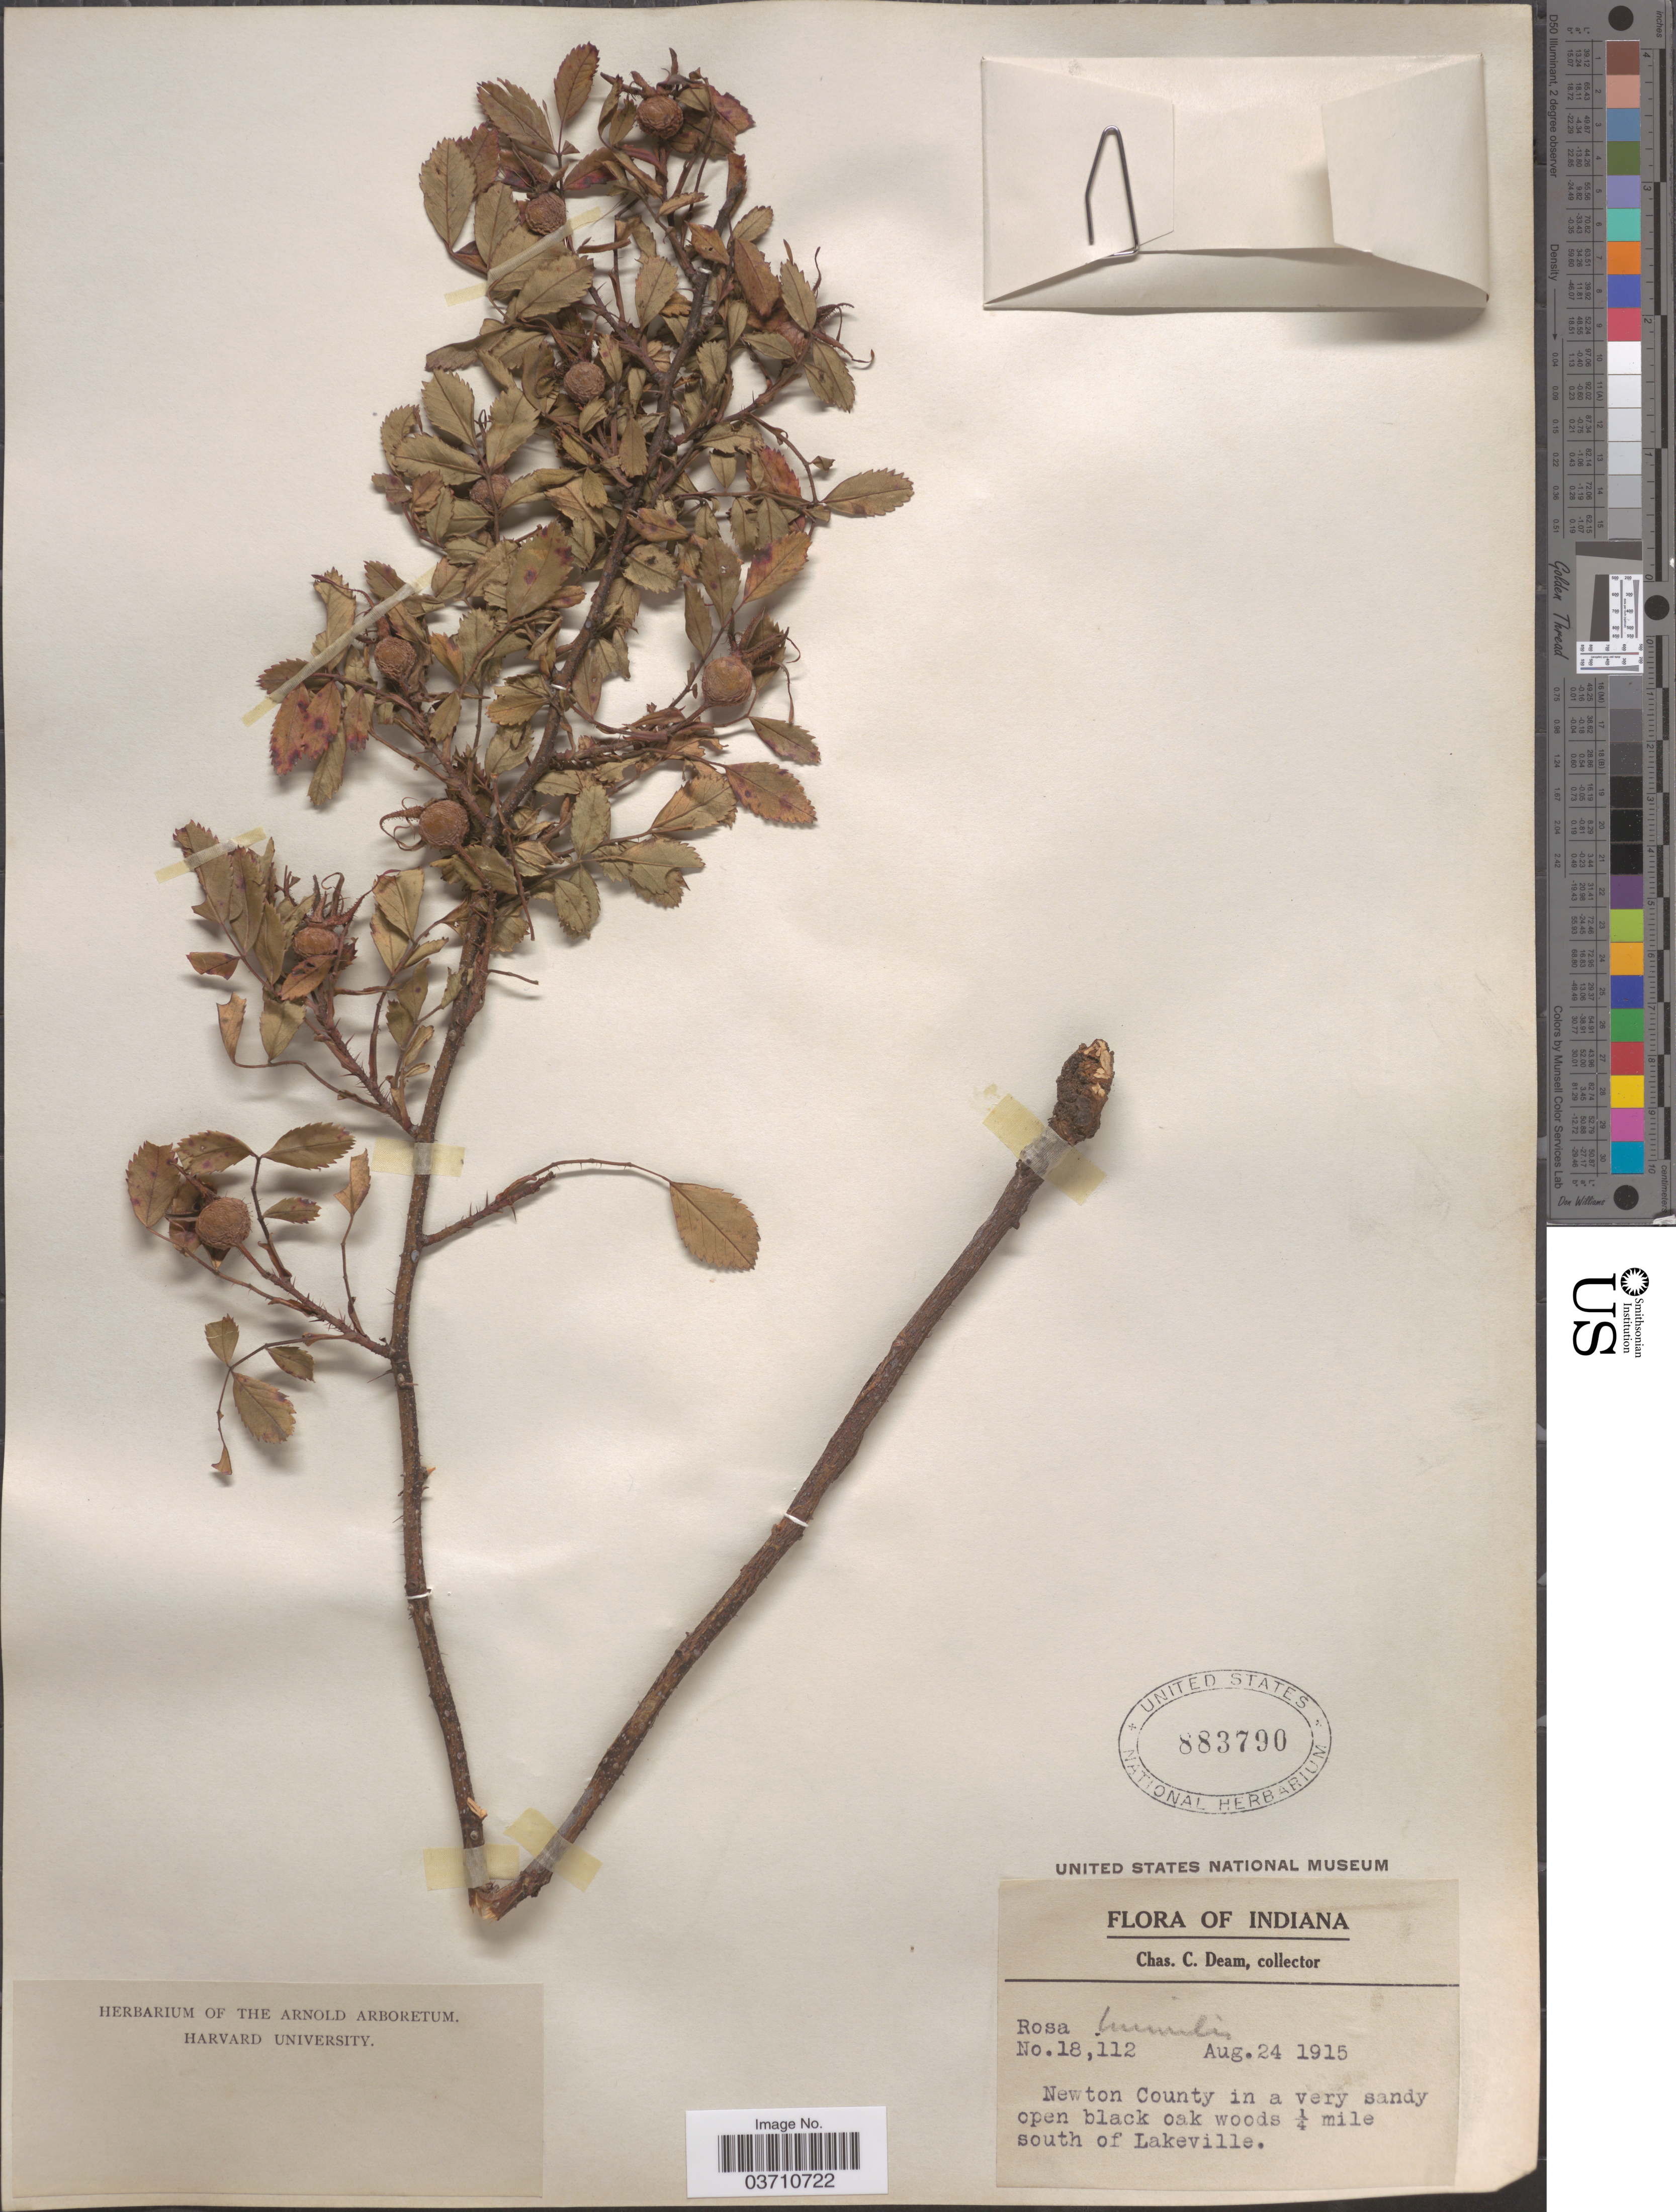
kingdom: Plantae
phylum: Tracheophyta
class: Magnoliopsida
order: Rosales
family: Rosaceae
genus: Rosa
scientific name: Rosa carolina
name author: L.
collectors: C. C. Deam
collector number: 18112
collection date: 1915-08-24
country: United States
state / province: Indiana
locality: Newton County in a very sandy open black oak woods ¼ mile south of Lakeville.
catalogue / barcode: US 883790